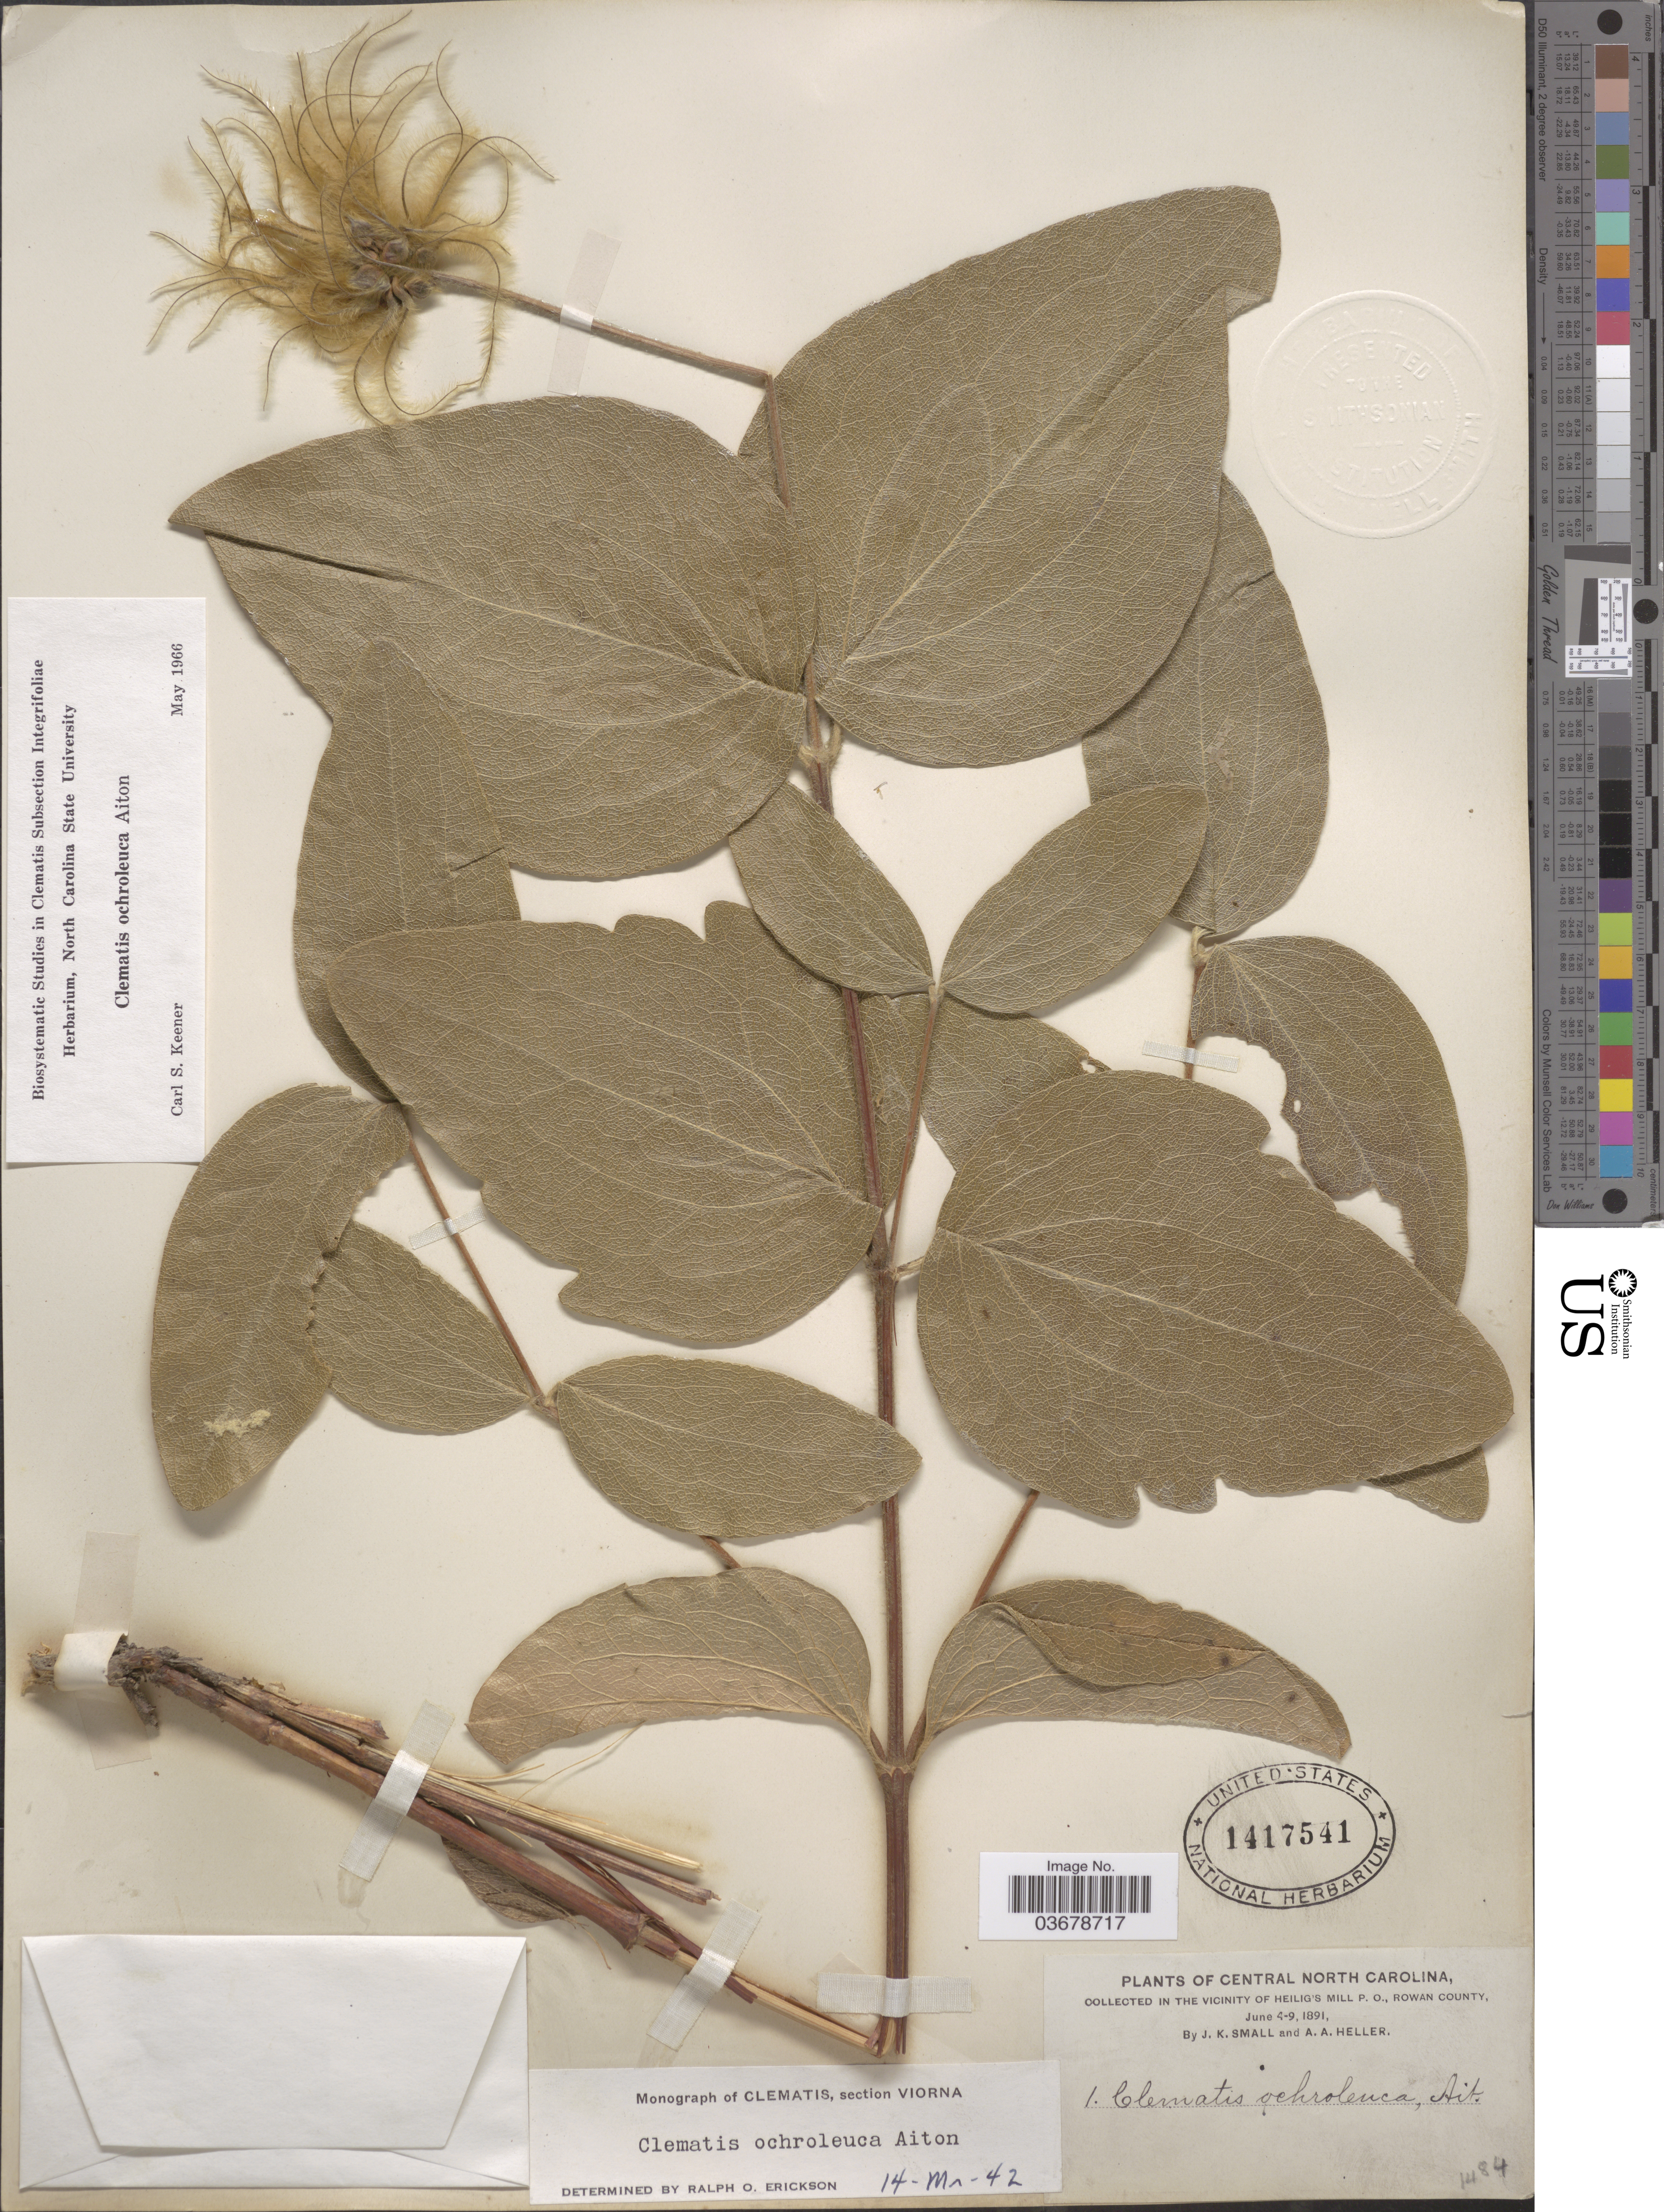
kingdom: Plantae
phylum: Tracheophyta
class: Magnoliopsida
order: Ranunculales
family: Ranunculaceae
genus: Clematis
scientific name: Clematis viorna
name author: L.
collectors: J. K. Small & A. A. Heller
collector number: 1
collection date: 1891-06-04/1891-06-09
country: United States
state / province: North Carolina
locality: Central North Carolina. Vicinity of Heilig's Mill P. O., Rowan County.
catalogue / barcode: US 1417541